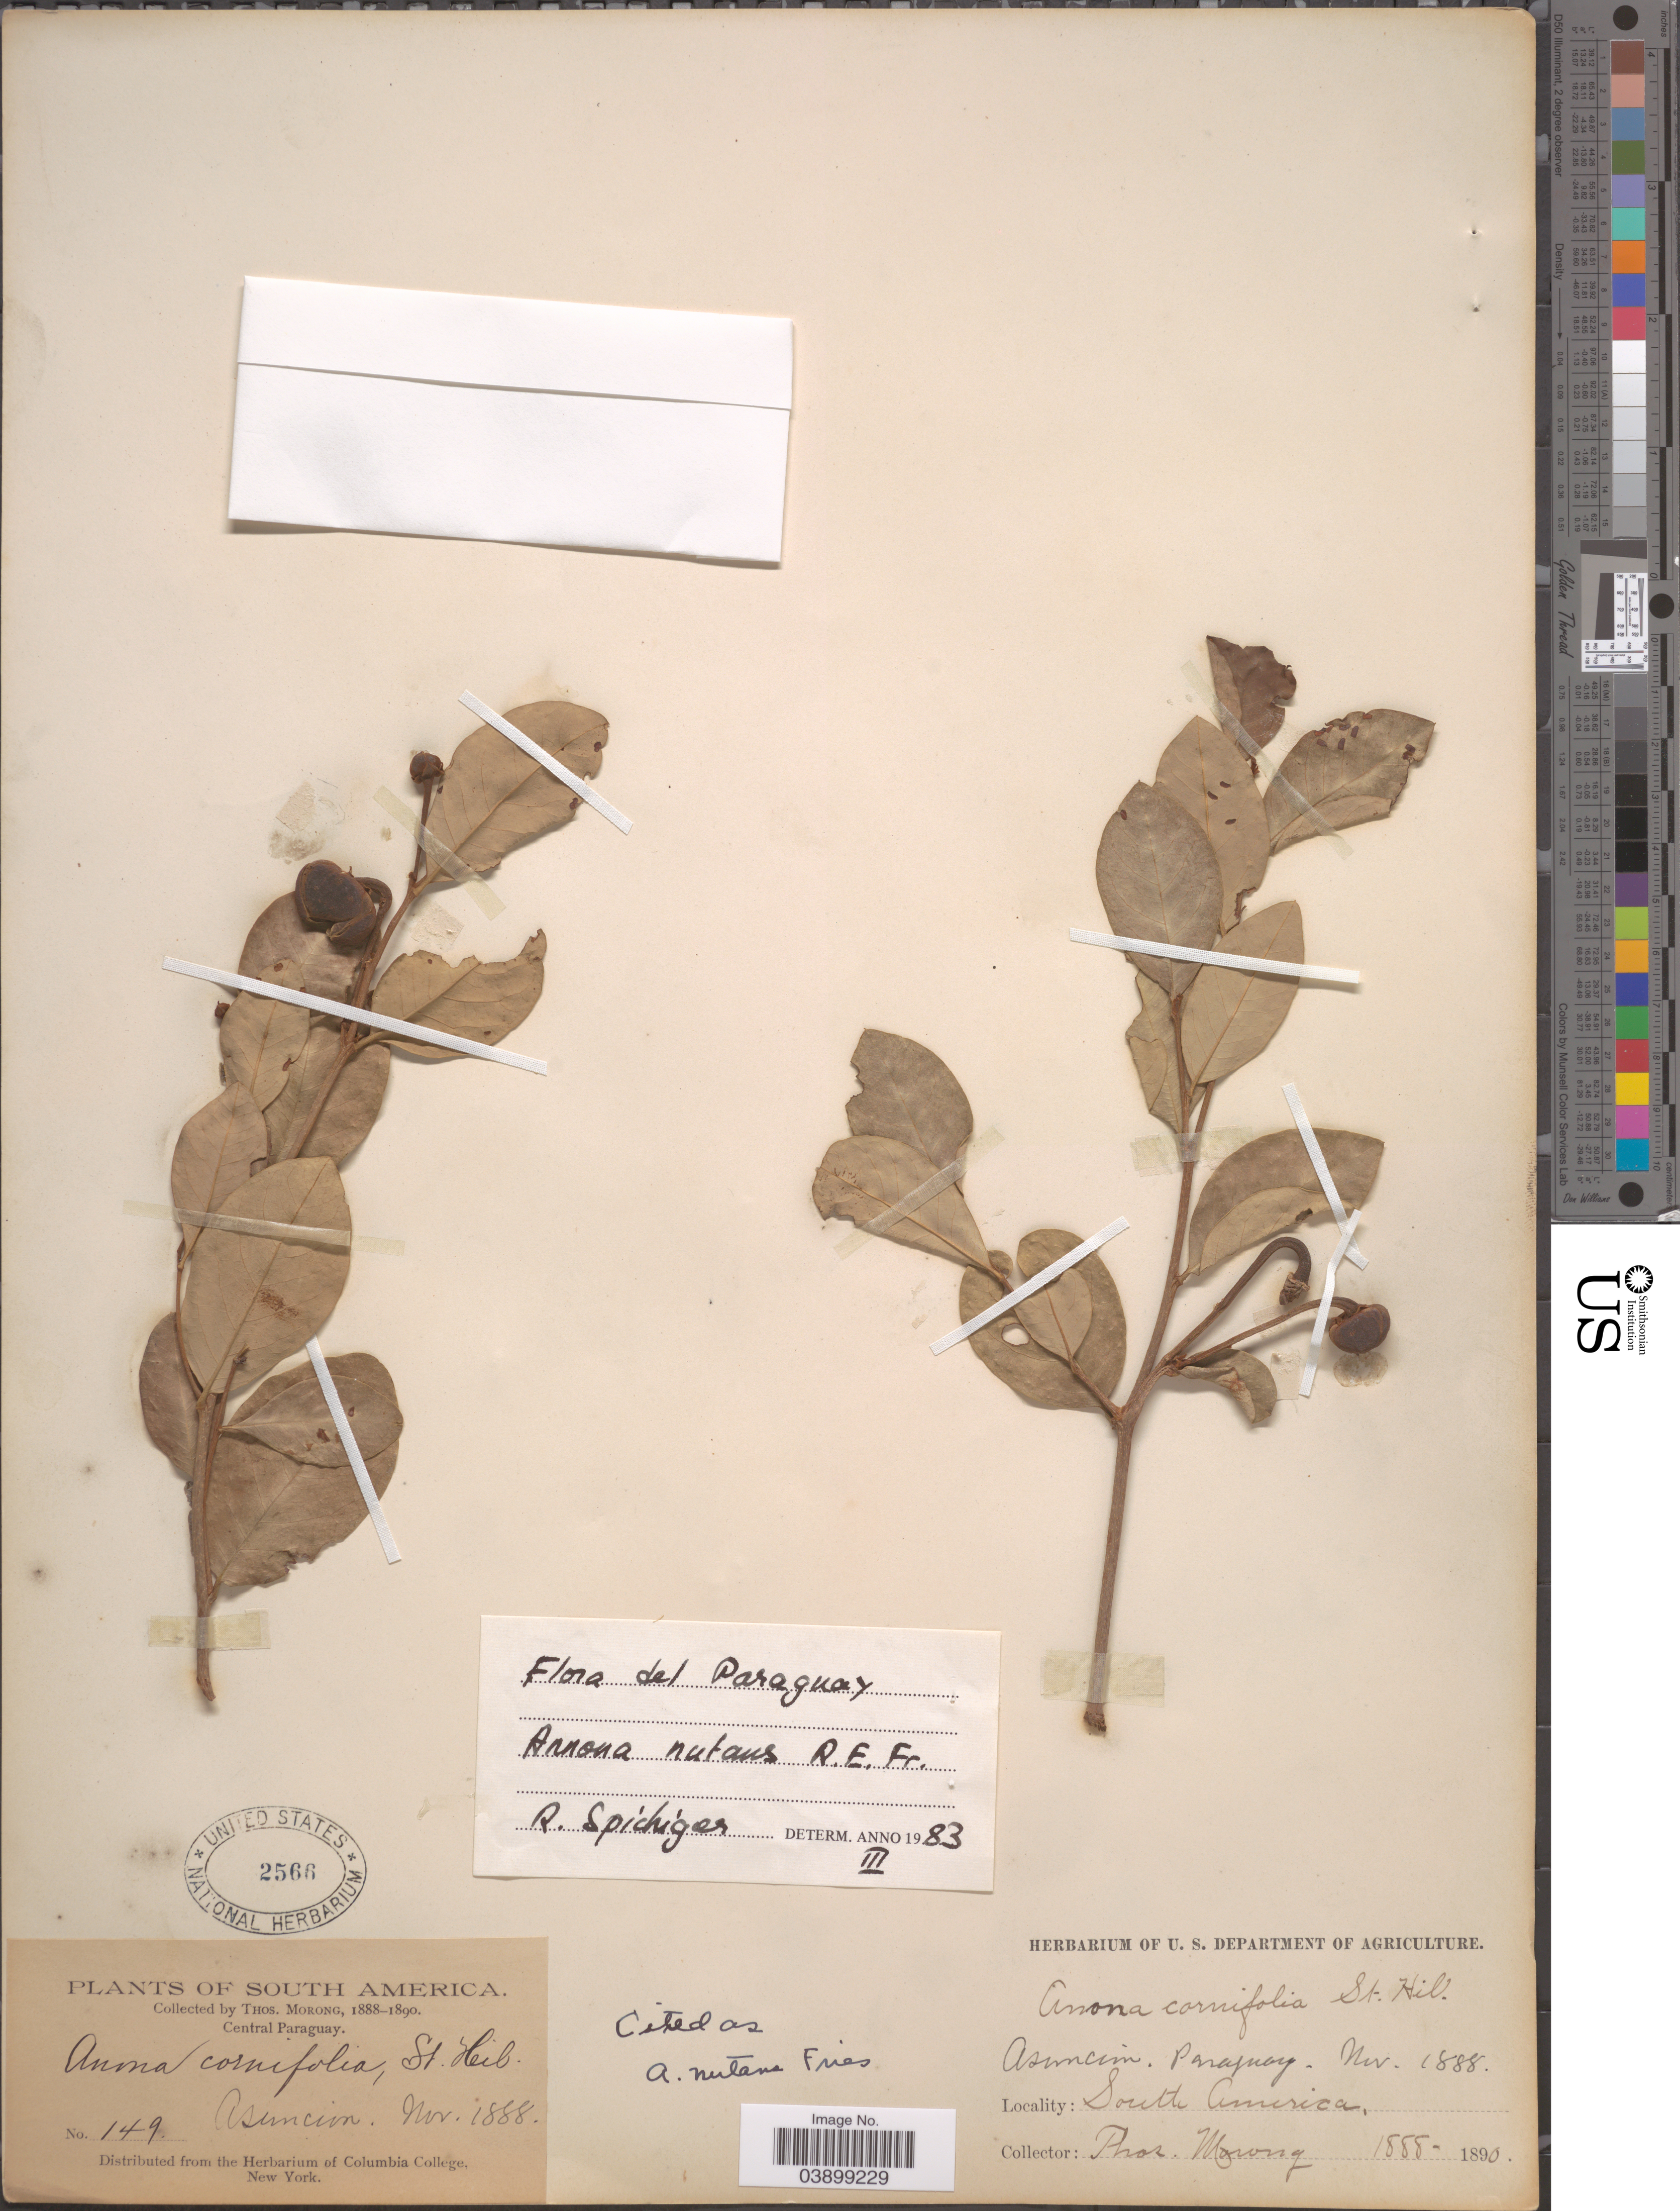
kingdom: Plantae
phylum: Tracheophyta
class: Magnoliopsida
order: Magnoliales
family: Annonaceae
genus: Annona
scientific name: Annona nutans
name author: R.E. Fr.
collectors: ex herb. T. Morong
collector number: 149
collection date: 1888-11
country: Paraguay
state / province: Asuncion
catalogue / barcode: US 2566